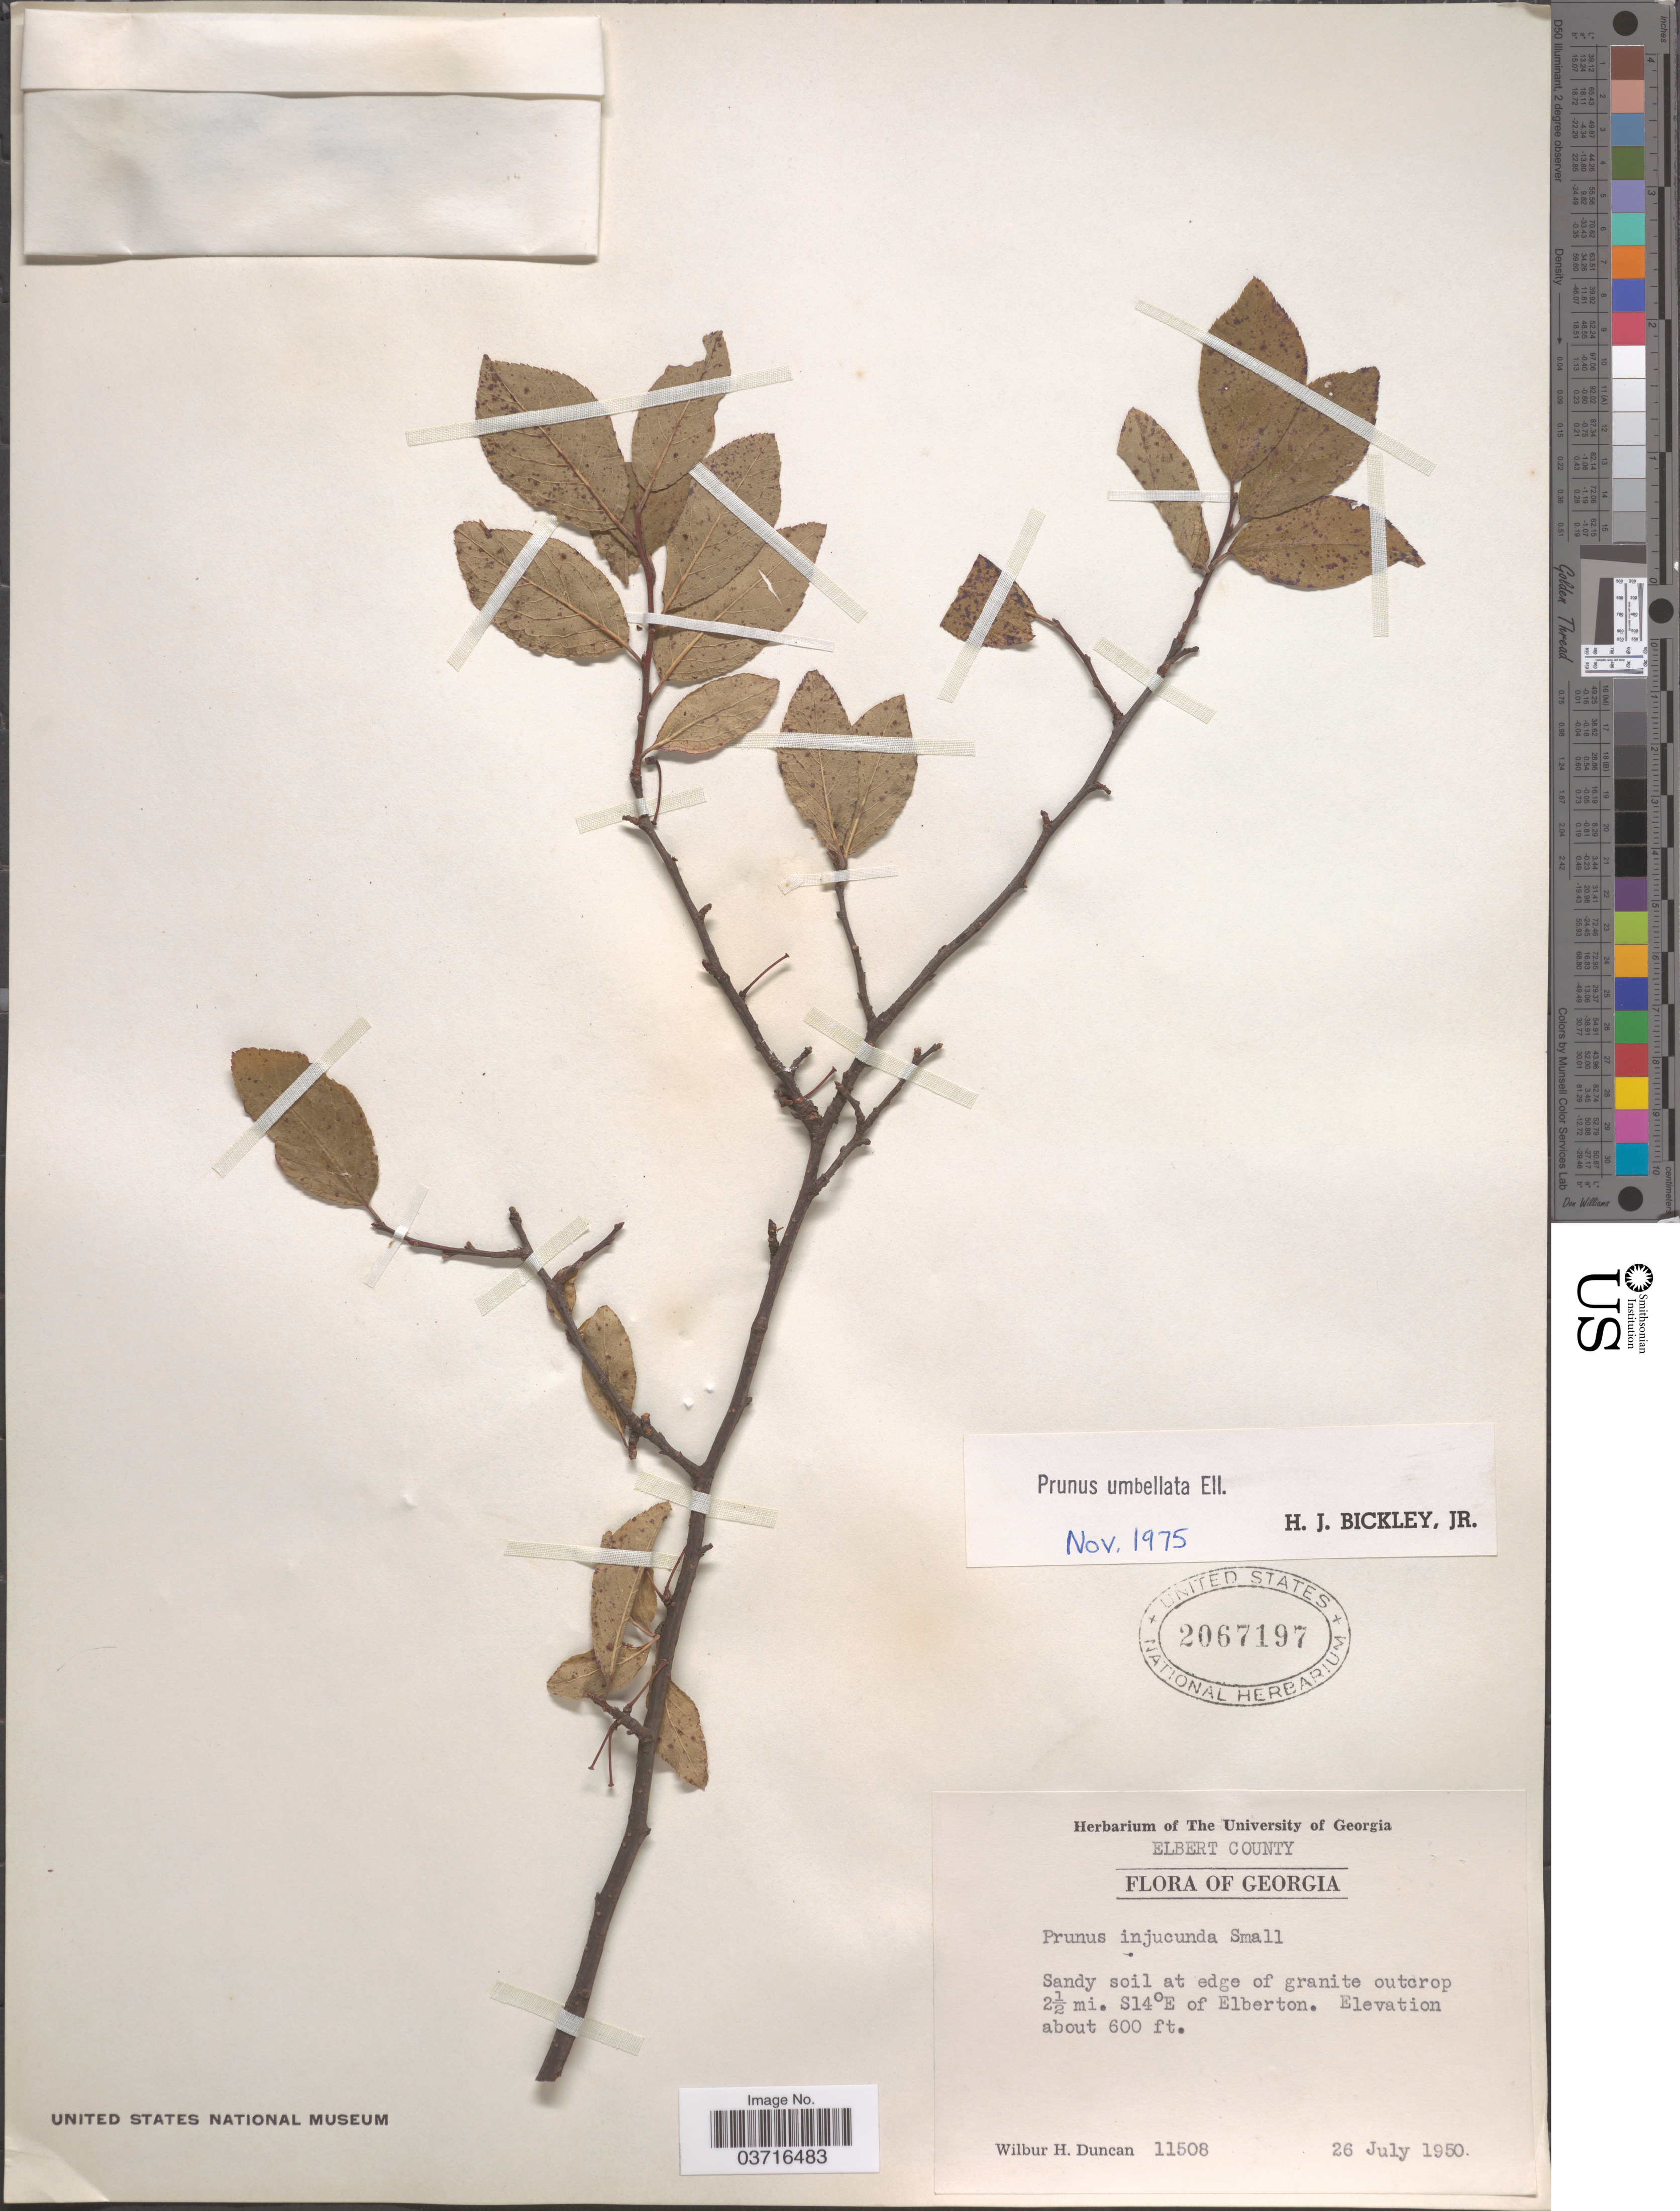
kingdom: Plantae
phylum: Tracheophyta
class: Magnoliopsida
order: Rosales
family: Rosaceae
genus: Prunus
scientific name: Prunus umbellata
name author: Elliott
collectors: W. H. Duncan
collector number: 11508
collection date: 1950-07-26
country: United States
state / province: Georgia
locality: Elbert County. 2½ mi. S14°E of Elberton.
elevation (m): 183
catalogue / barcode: US 2067197